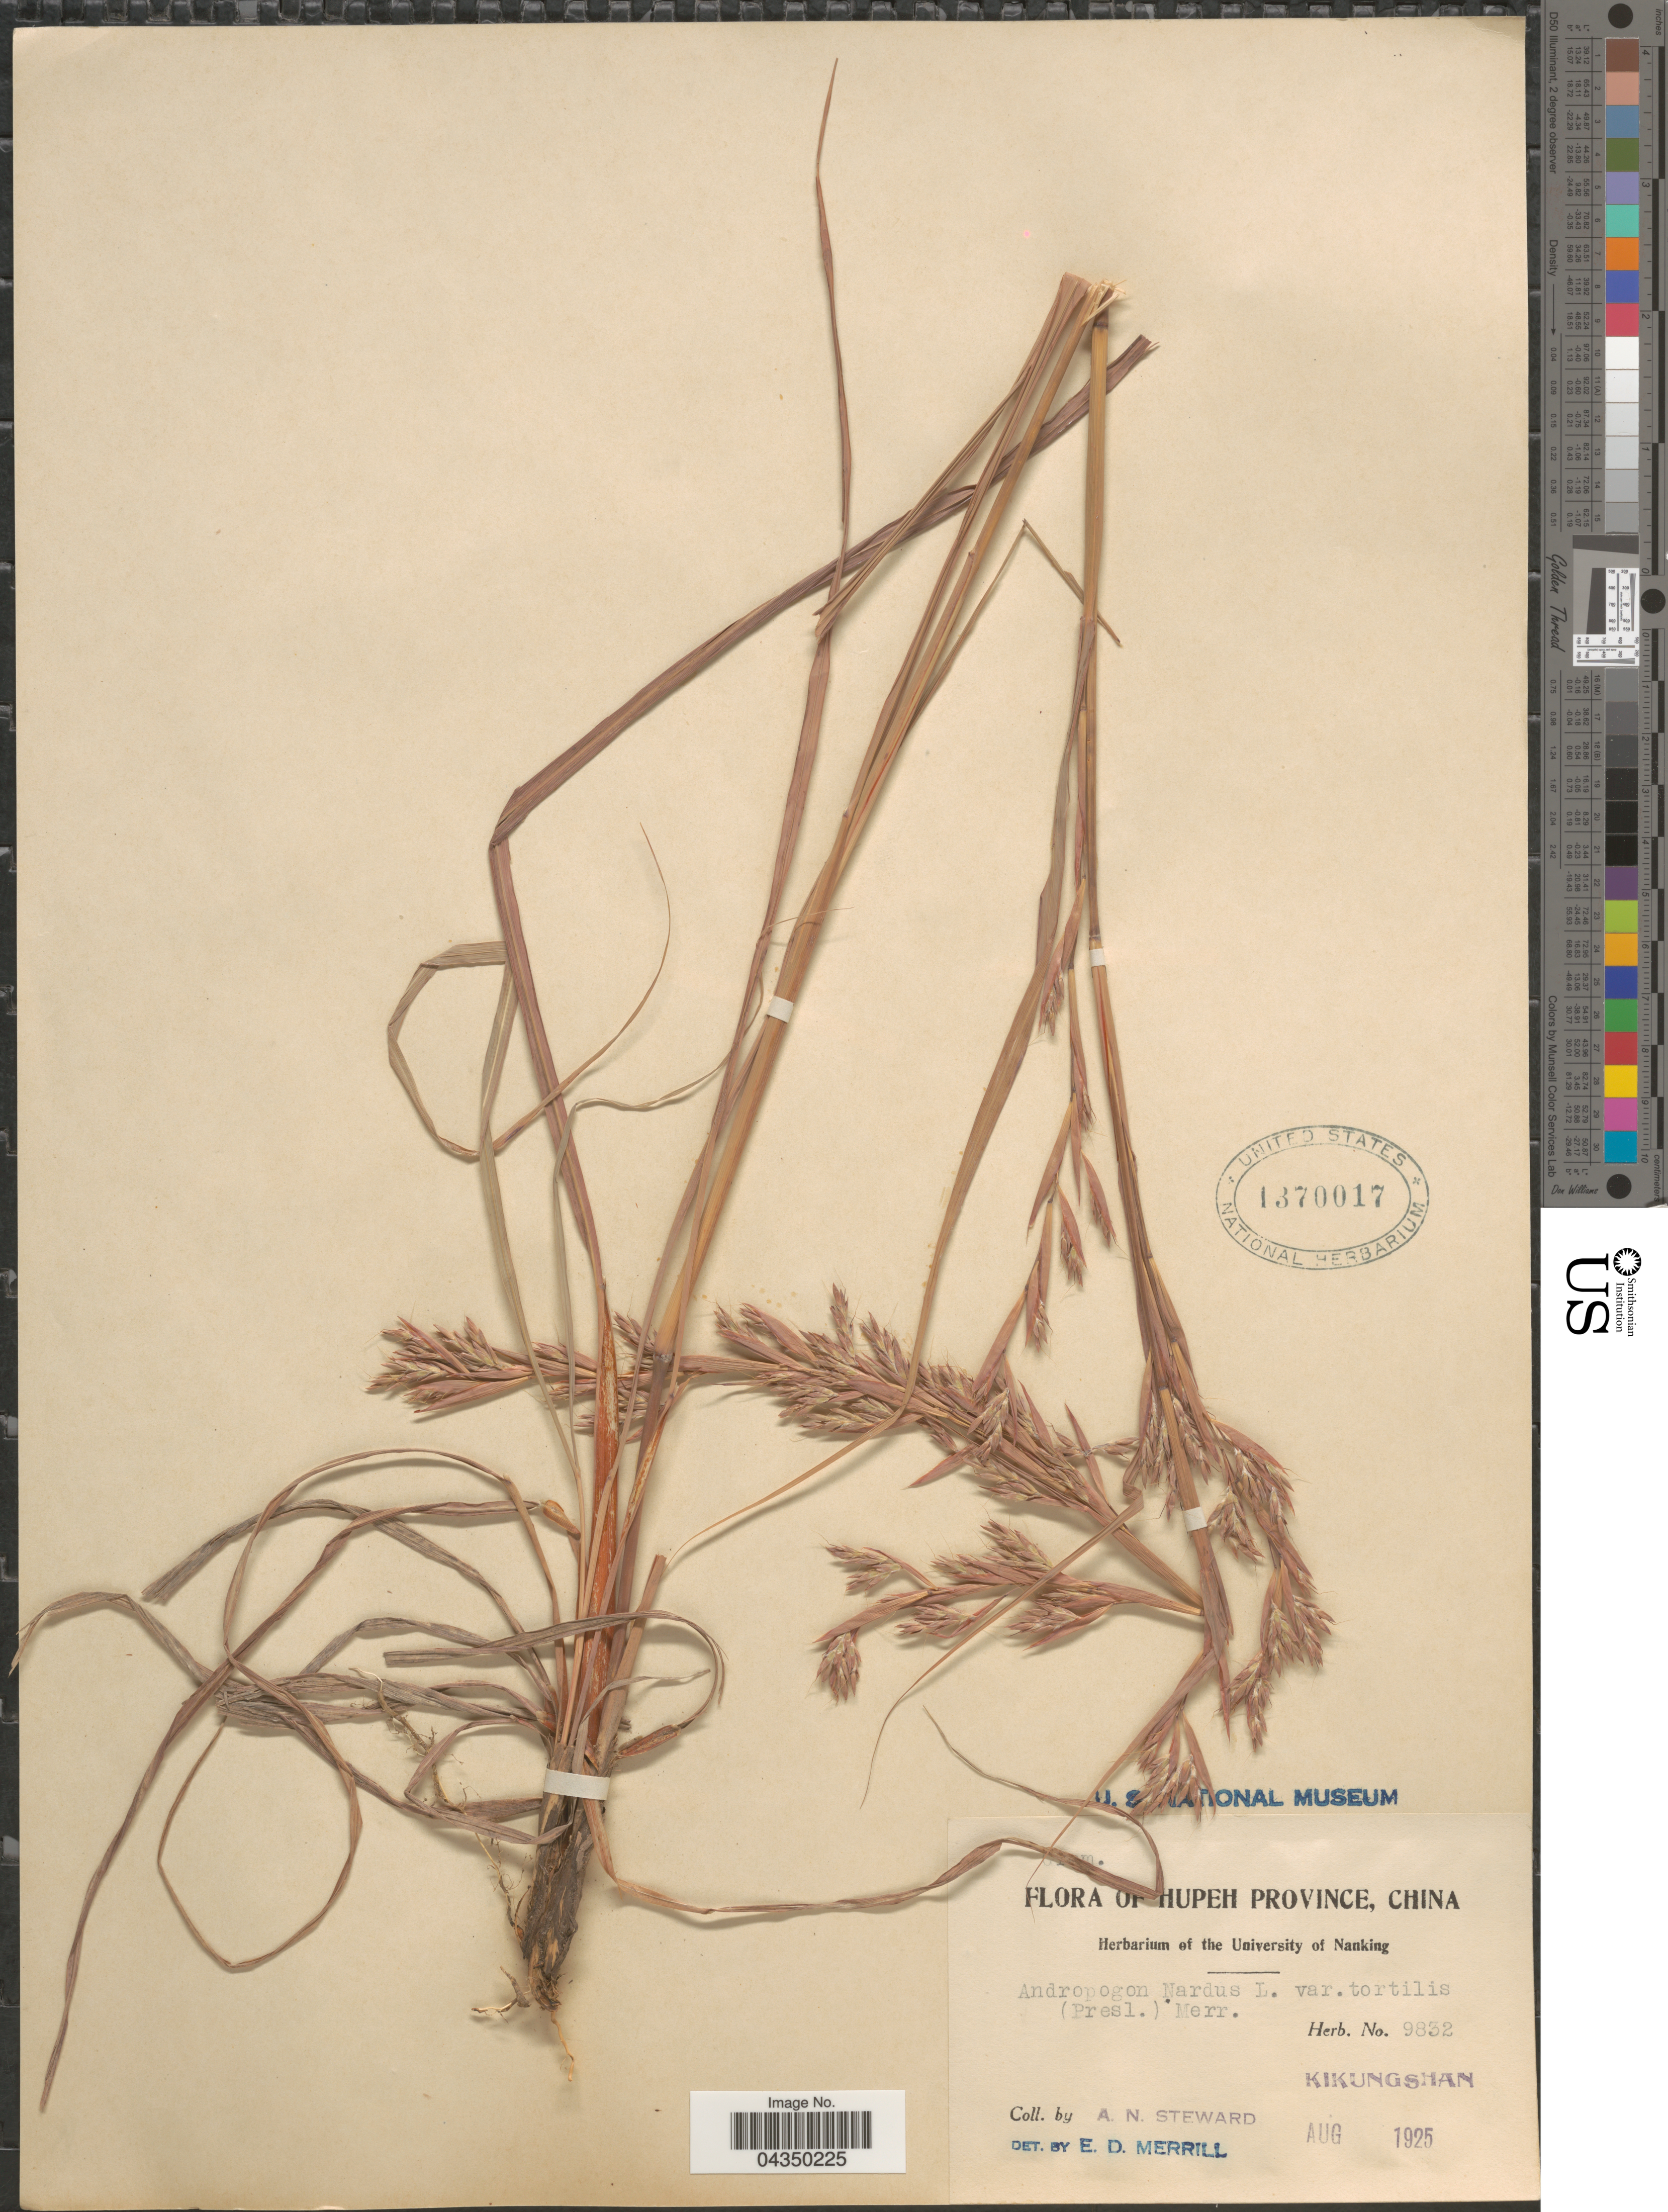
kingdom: Plantae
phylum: Tracheophyta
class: Liliopsida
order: Poales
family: Poaceae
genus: Cymbopogon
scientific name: Cymbopogon tortilis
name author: (J. Presl) A. Camus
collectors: A. N. Steward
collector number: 9832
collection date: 1925-08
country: China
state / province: Hubei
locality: Hupeh Province. Kikungshan.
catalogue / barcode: US 1370017